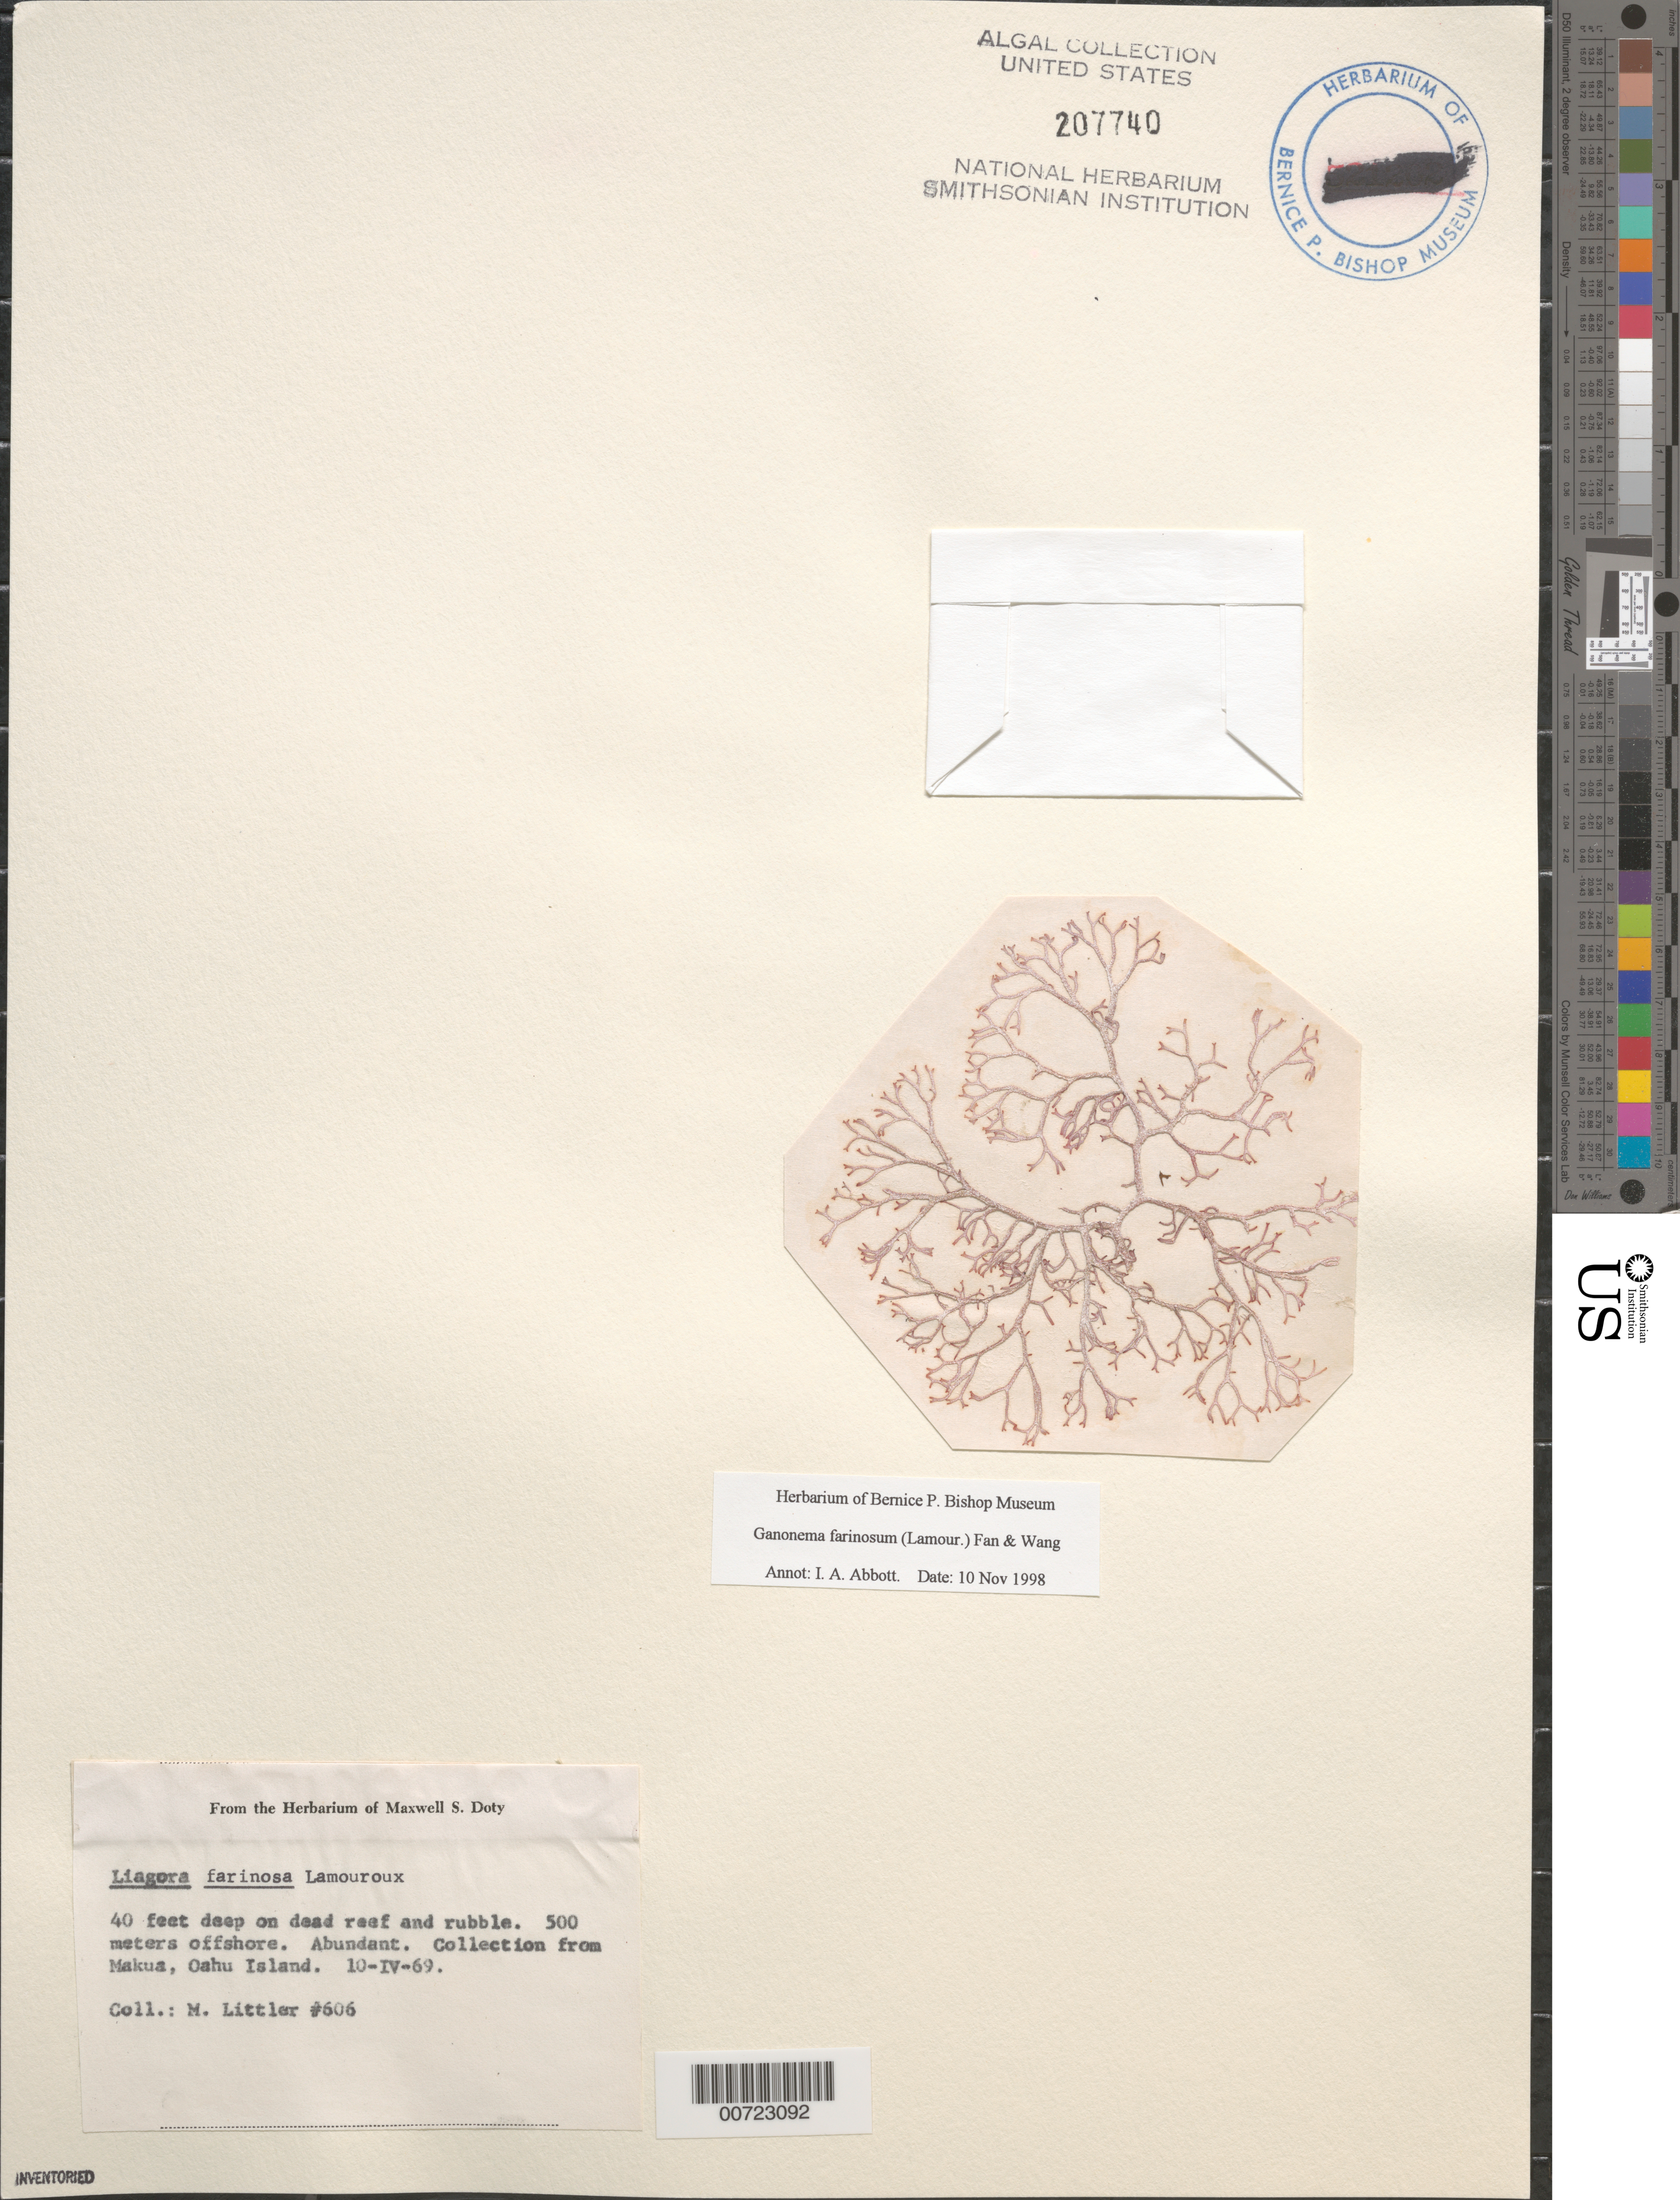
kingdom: Plantae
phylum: Rhodophyta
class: Florideophyceae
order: Nemaliales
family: Liagoraceae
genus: Ganonema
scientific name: Ganonema farinosum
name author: (J.V.Lamouroux) K.C. Fan & Yung C. Wang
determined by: Abbott, Isabella A.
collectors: M. M. Littler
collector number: ML 606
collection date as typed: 10 Apr 1969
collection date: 1969-04-10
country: United States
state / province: Hawaii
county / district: Honolulu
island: Oahu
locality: Makua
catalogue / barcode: US 207740